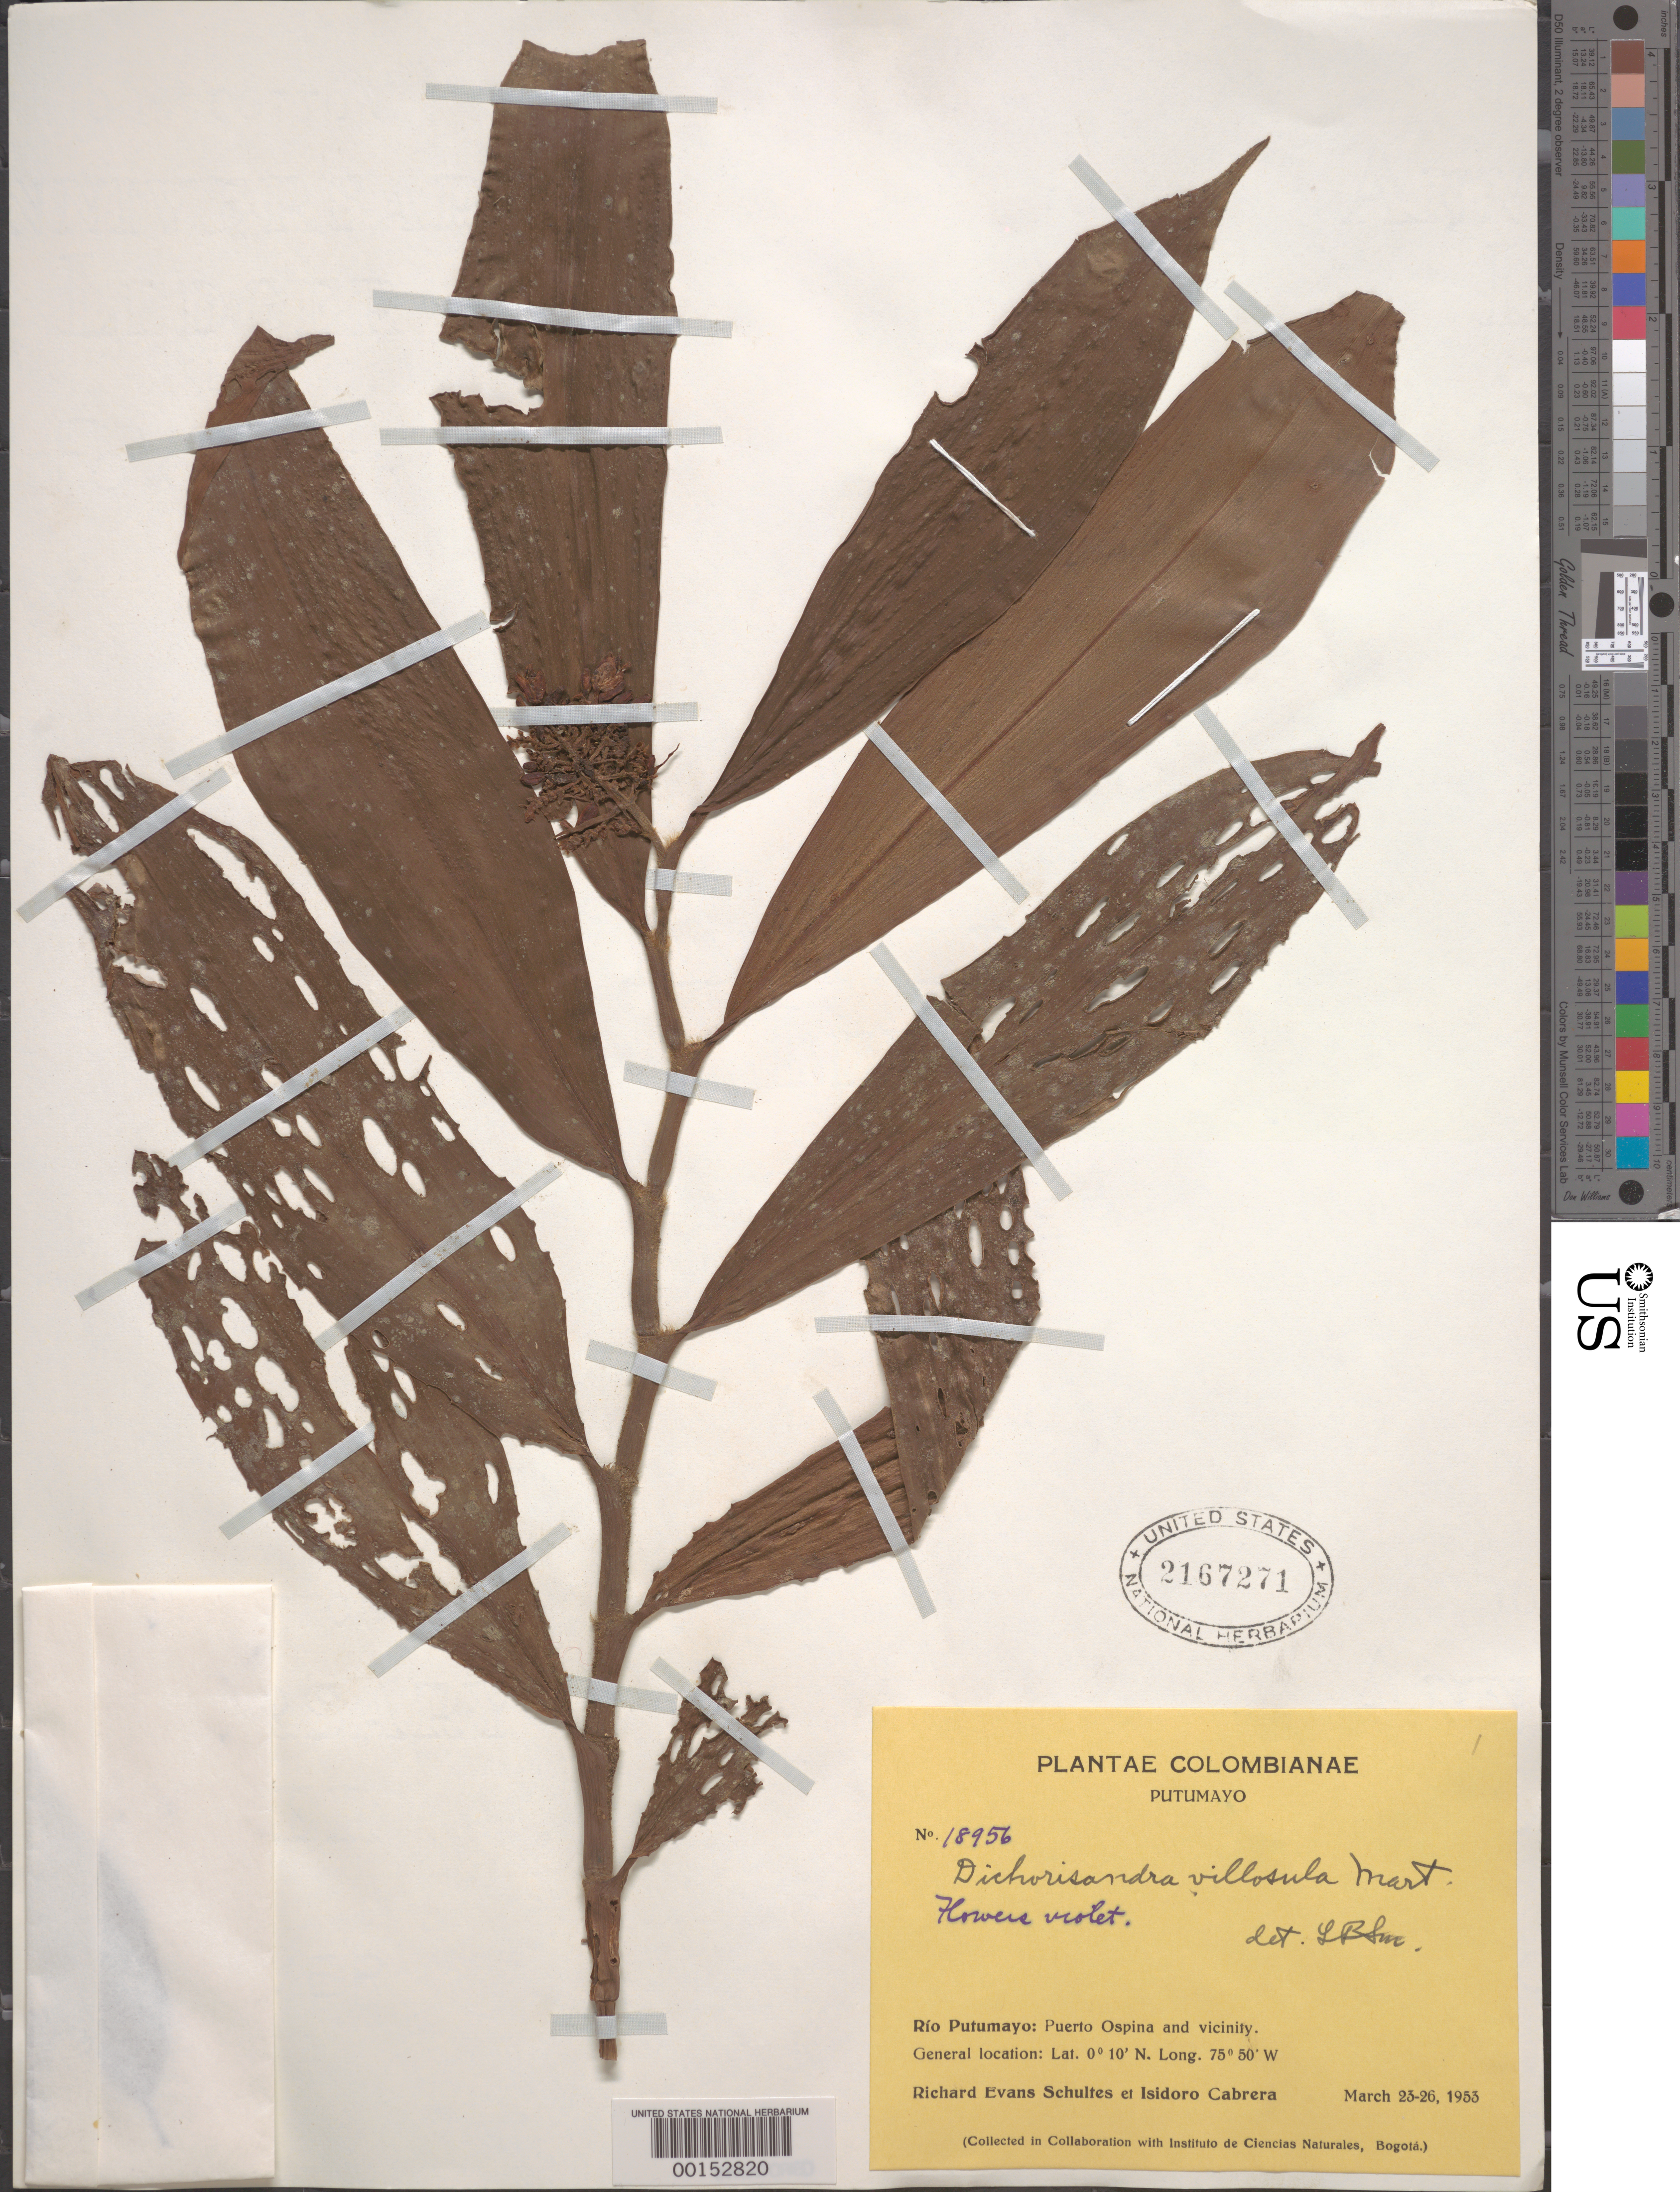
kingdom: Plantae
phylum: Tracheophyta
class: Liliopsida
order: Commelinales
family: Commelinaceae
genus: Dichorisandra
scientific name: Dichorisandra ulei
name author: J.F. Macbr.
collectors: R. E. Schultes & I. Cabrera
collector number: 18956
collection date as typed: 23 Mar 1953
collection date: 1953-03-23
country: Colombia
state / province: Putumayo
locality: Rio Putumayo, Puerto Ospina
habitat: Area near river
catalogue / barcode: US 2167271